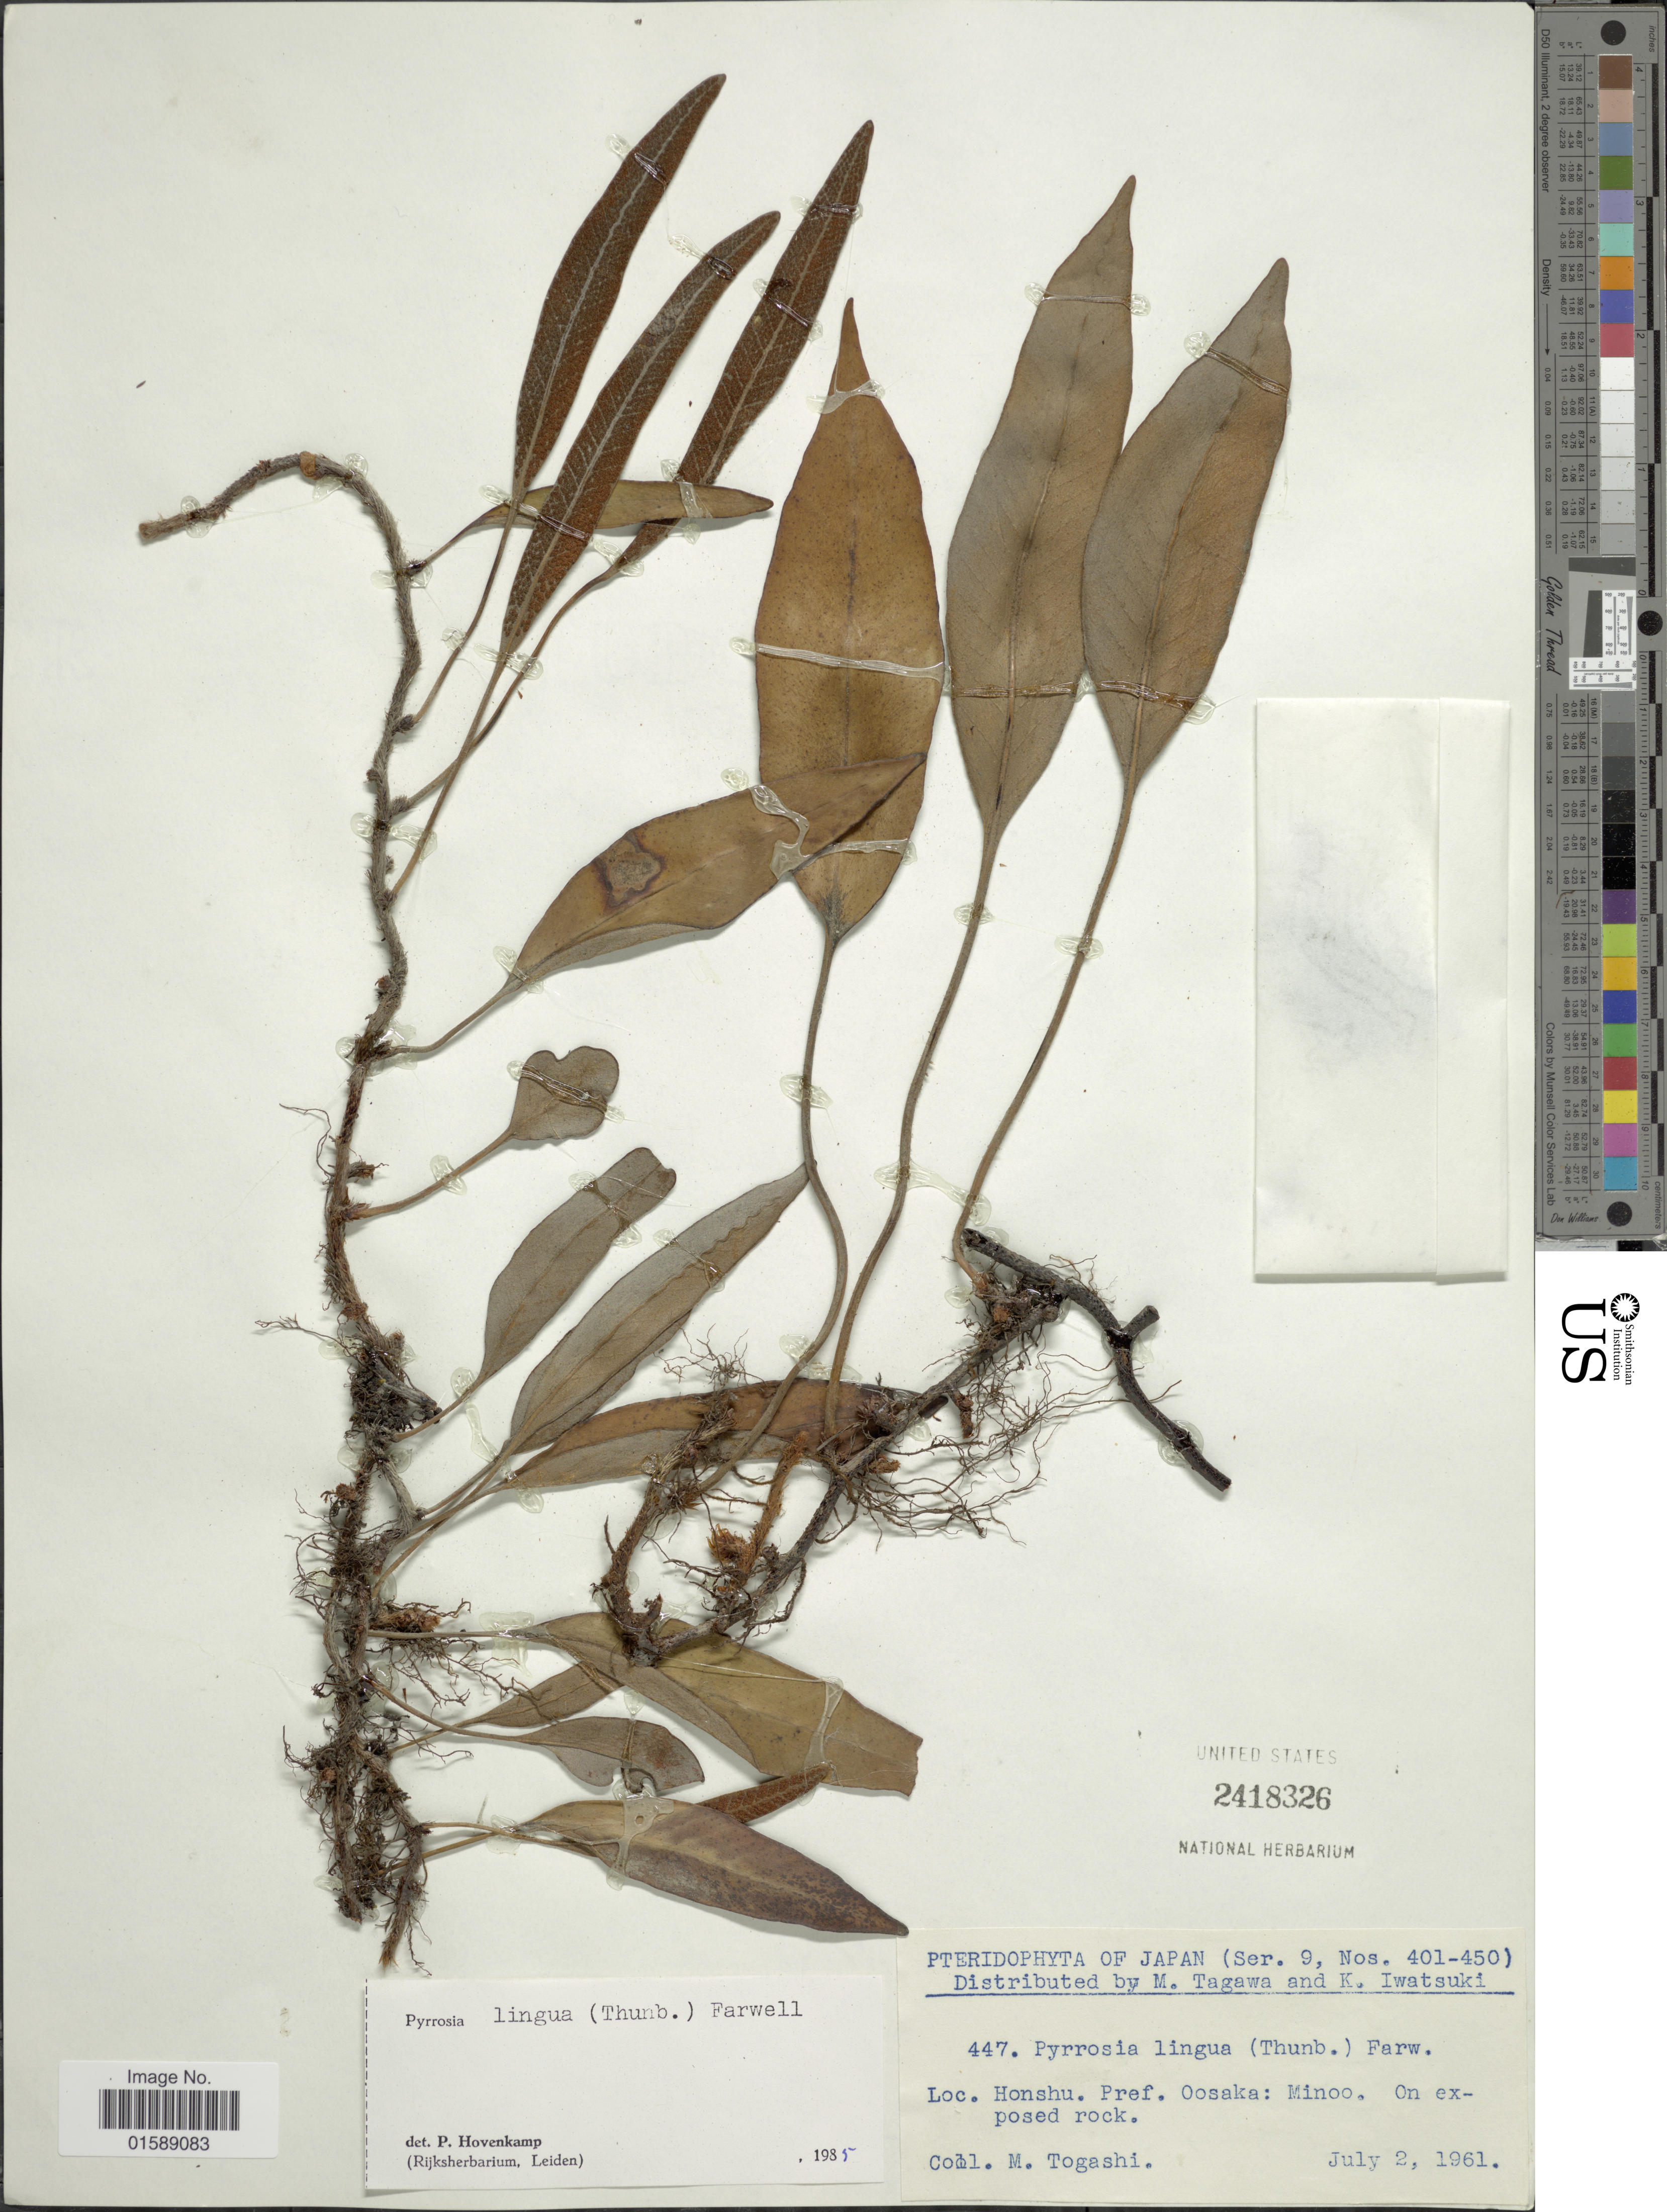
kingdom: Plantae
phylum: Tracheophyta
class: Polypodiopsida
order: Polypodiales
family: Polypodiaceae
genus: Pyrrosia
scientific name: Pyrrosia lingua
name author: (Thurb.) Farw.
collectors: M. Togashi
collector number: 447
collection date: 1961-07-02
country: Japan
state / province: Osaka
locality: Honshu. Pref. Oosaka: Minoo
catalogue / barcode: US 2418326